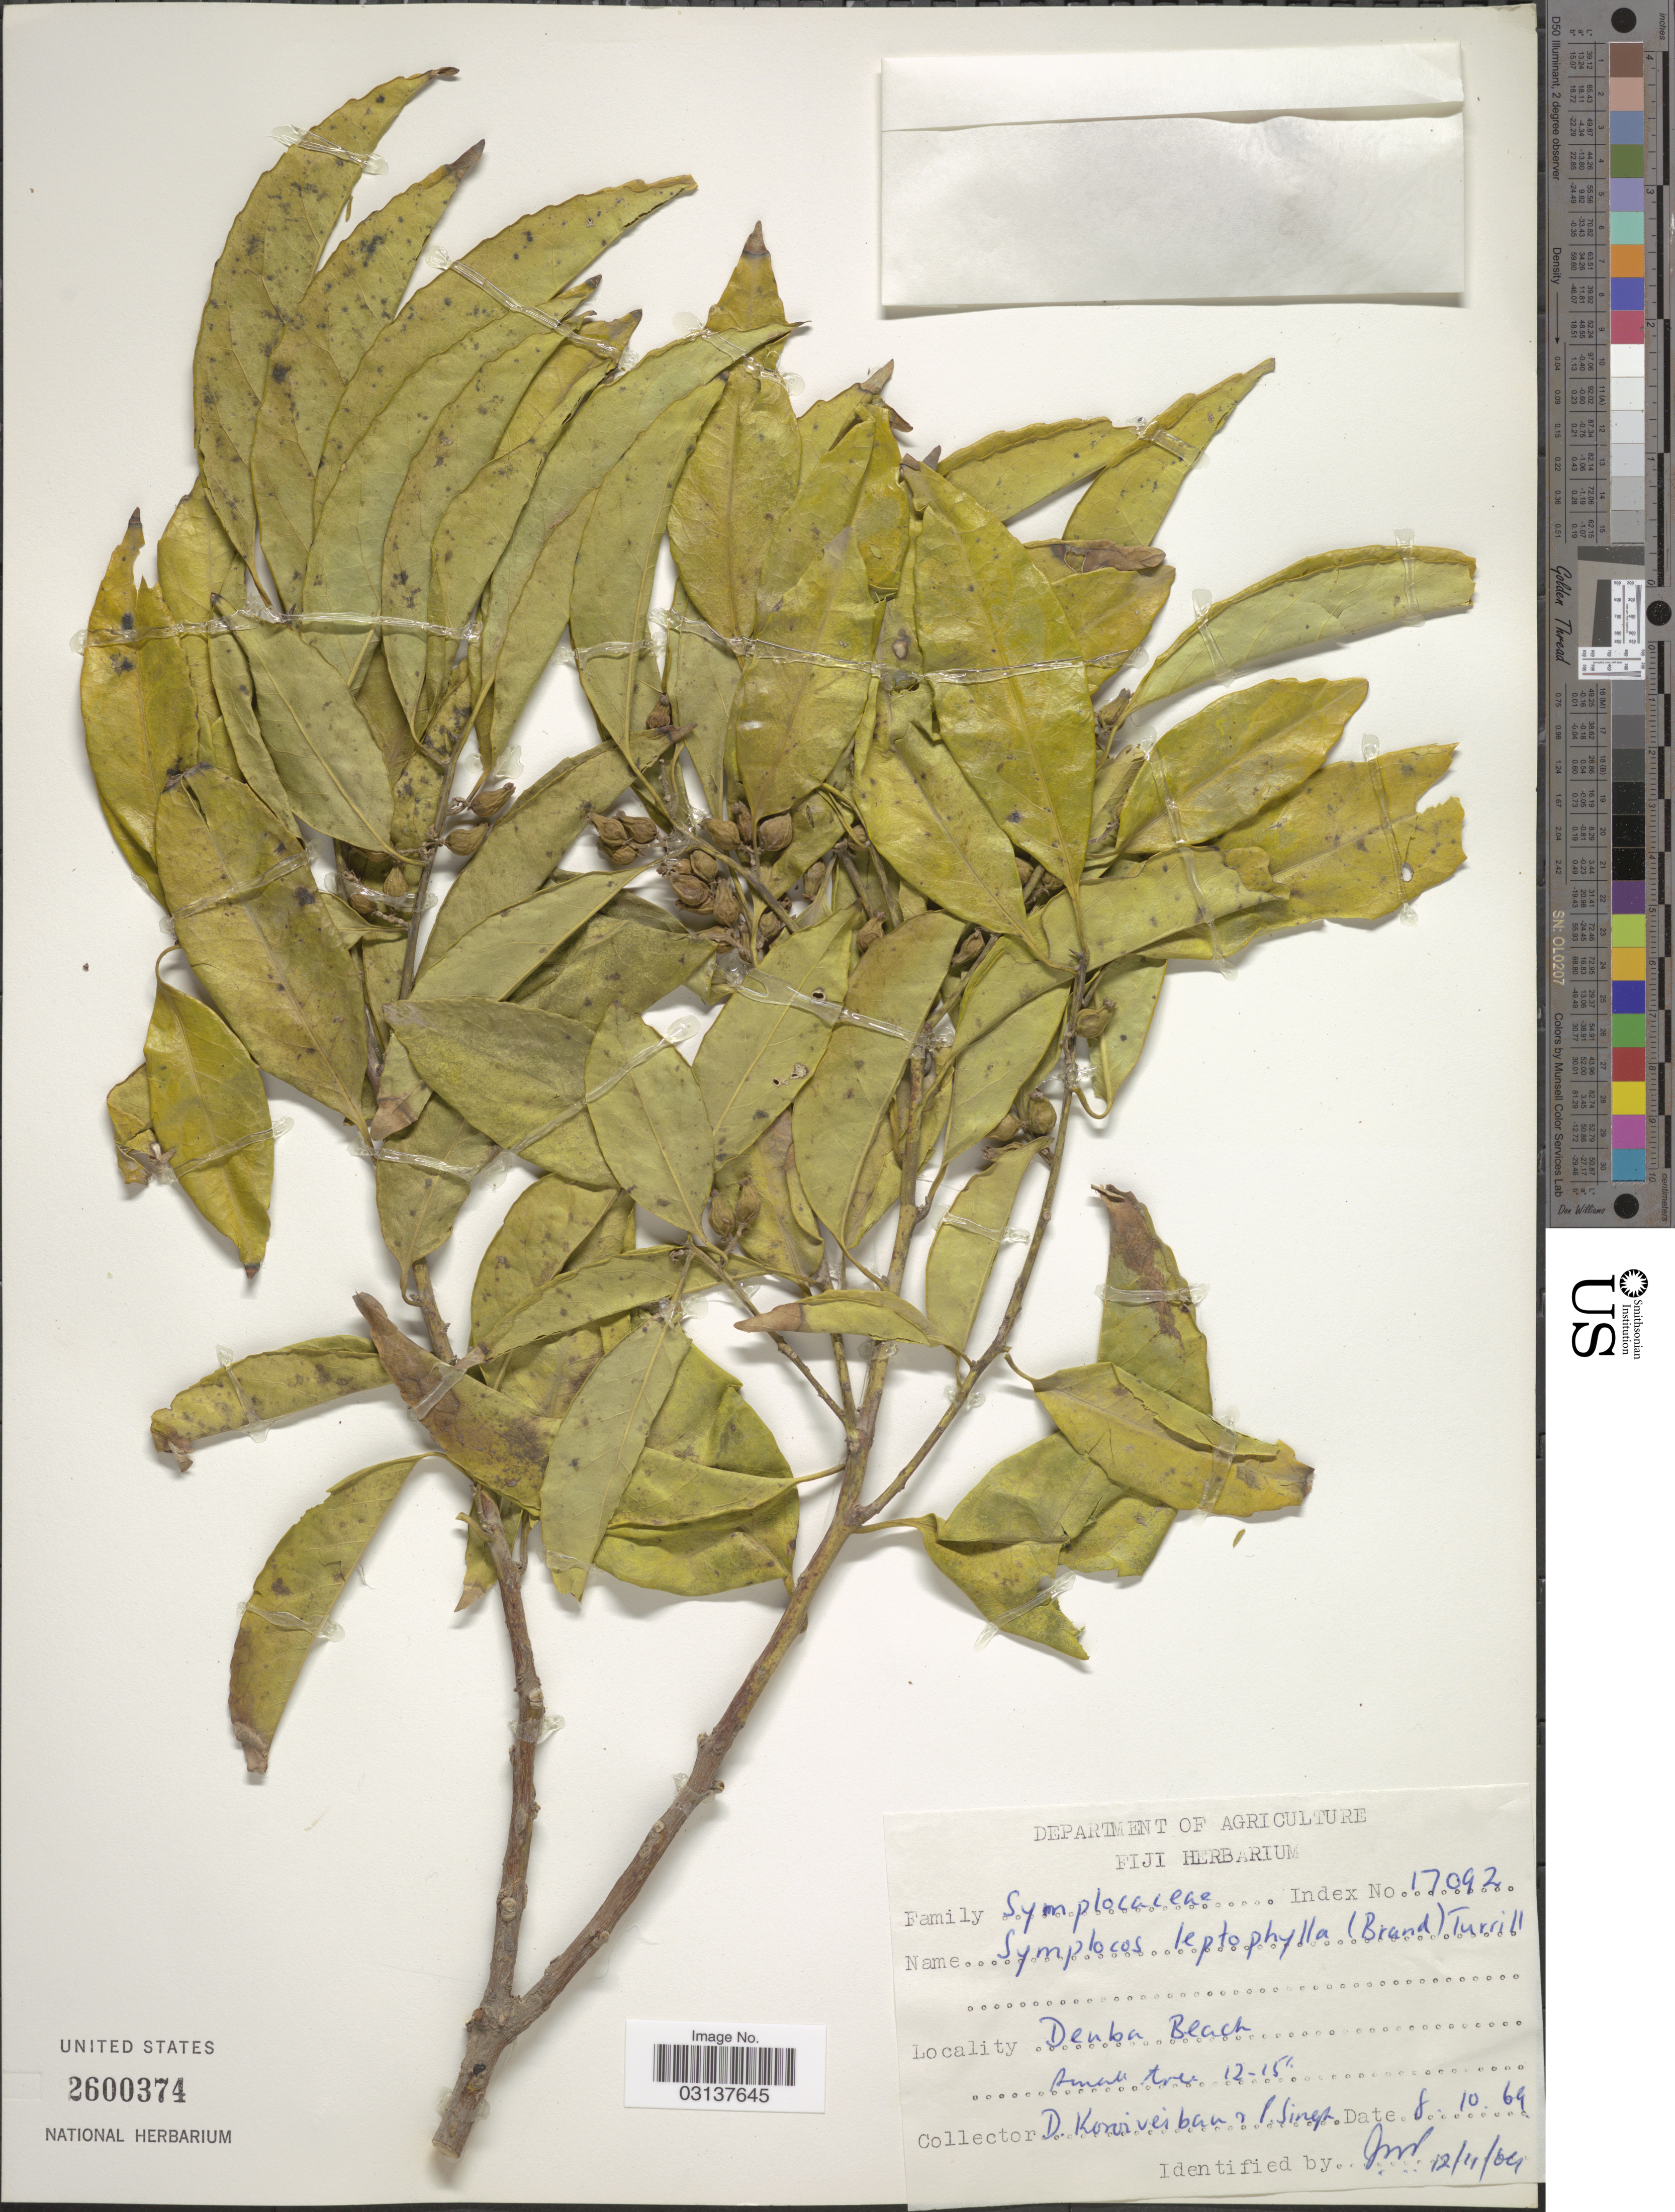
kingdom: Plantae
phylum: Tracheophyta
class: Magnoliopsida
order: Ericales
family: Symplocaceae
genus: Symplocos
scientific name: Symplocos cochinchinensis var. leptophylla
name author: (Brand) Noot.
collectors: D. Koroiveibau & P. Singh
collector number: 17092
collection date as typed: Transcribed d/m/y: 8/10/69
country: Fiji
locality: Denba Beach.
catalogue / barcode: US 2600374